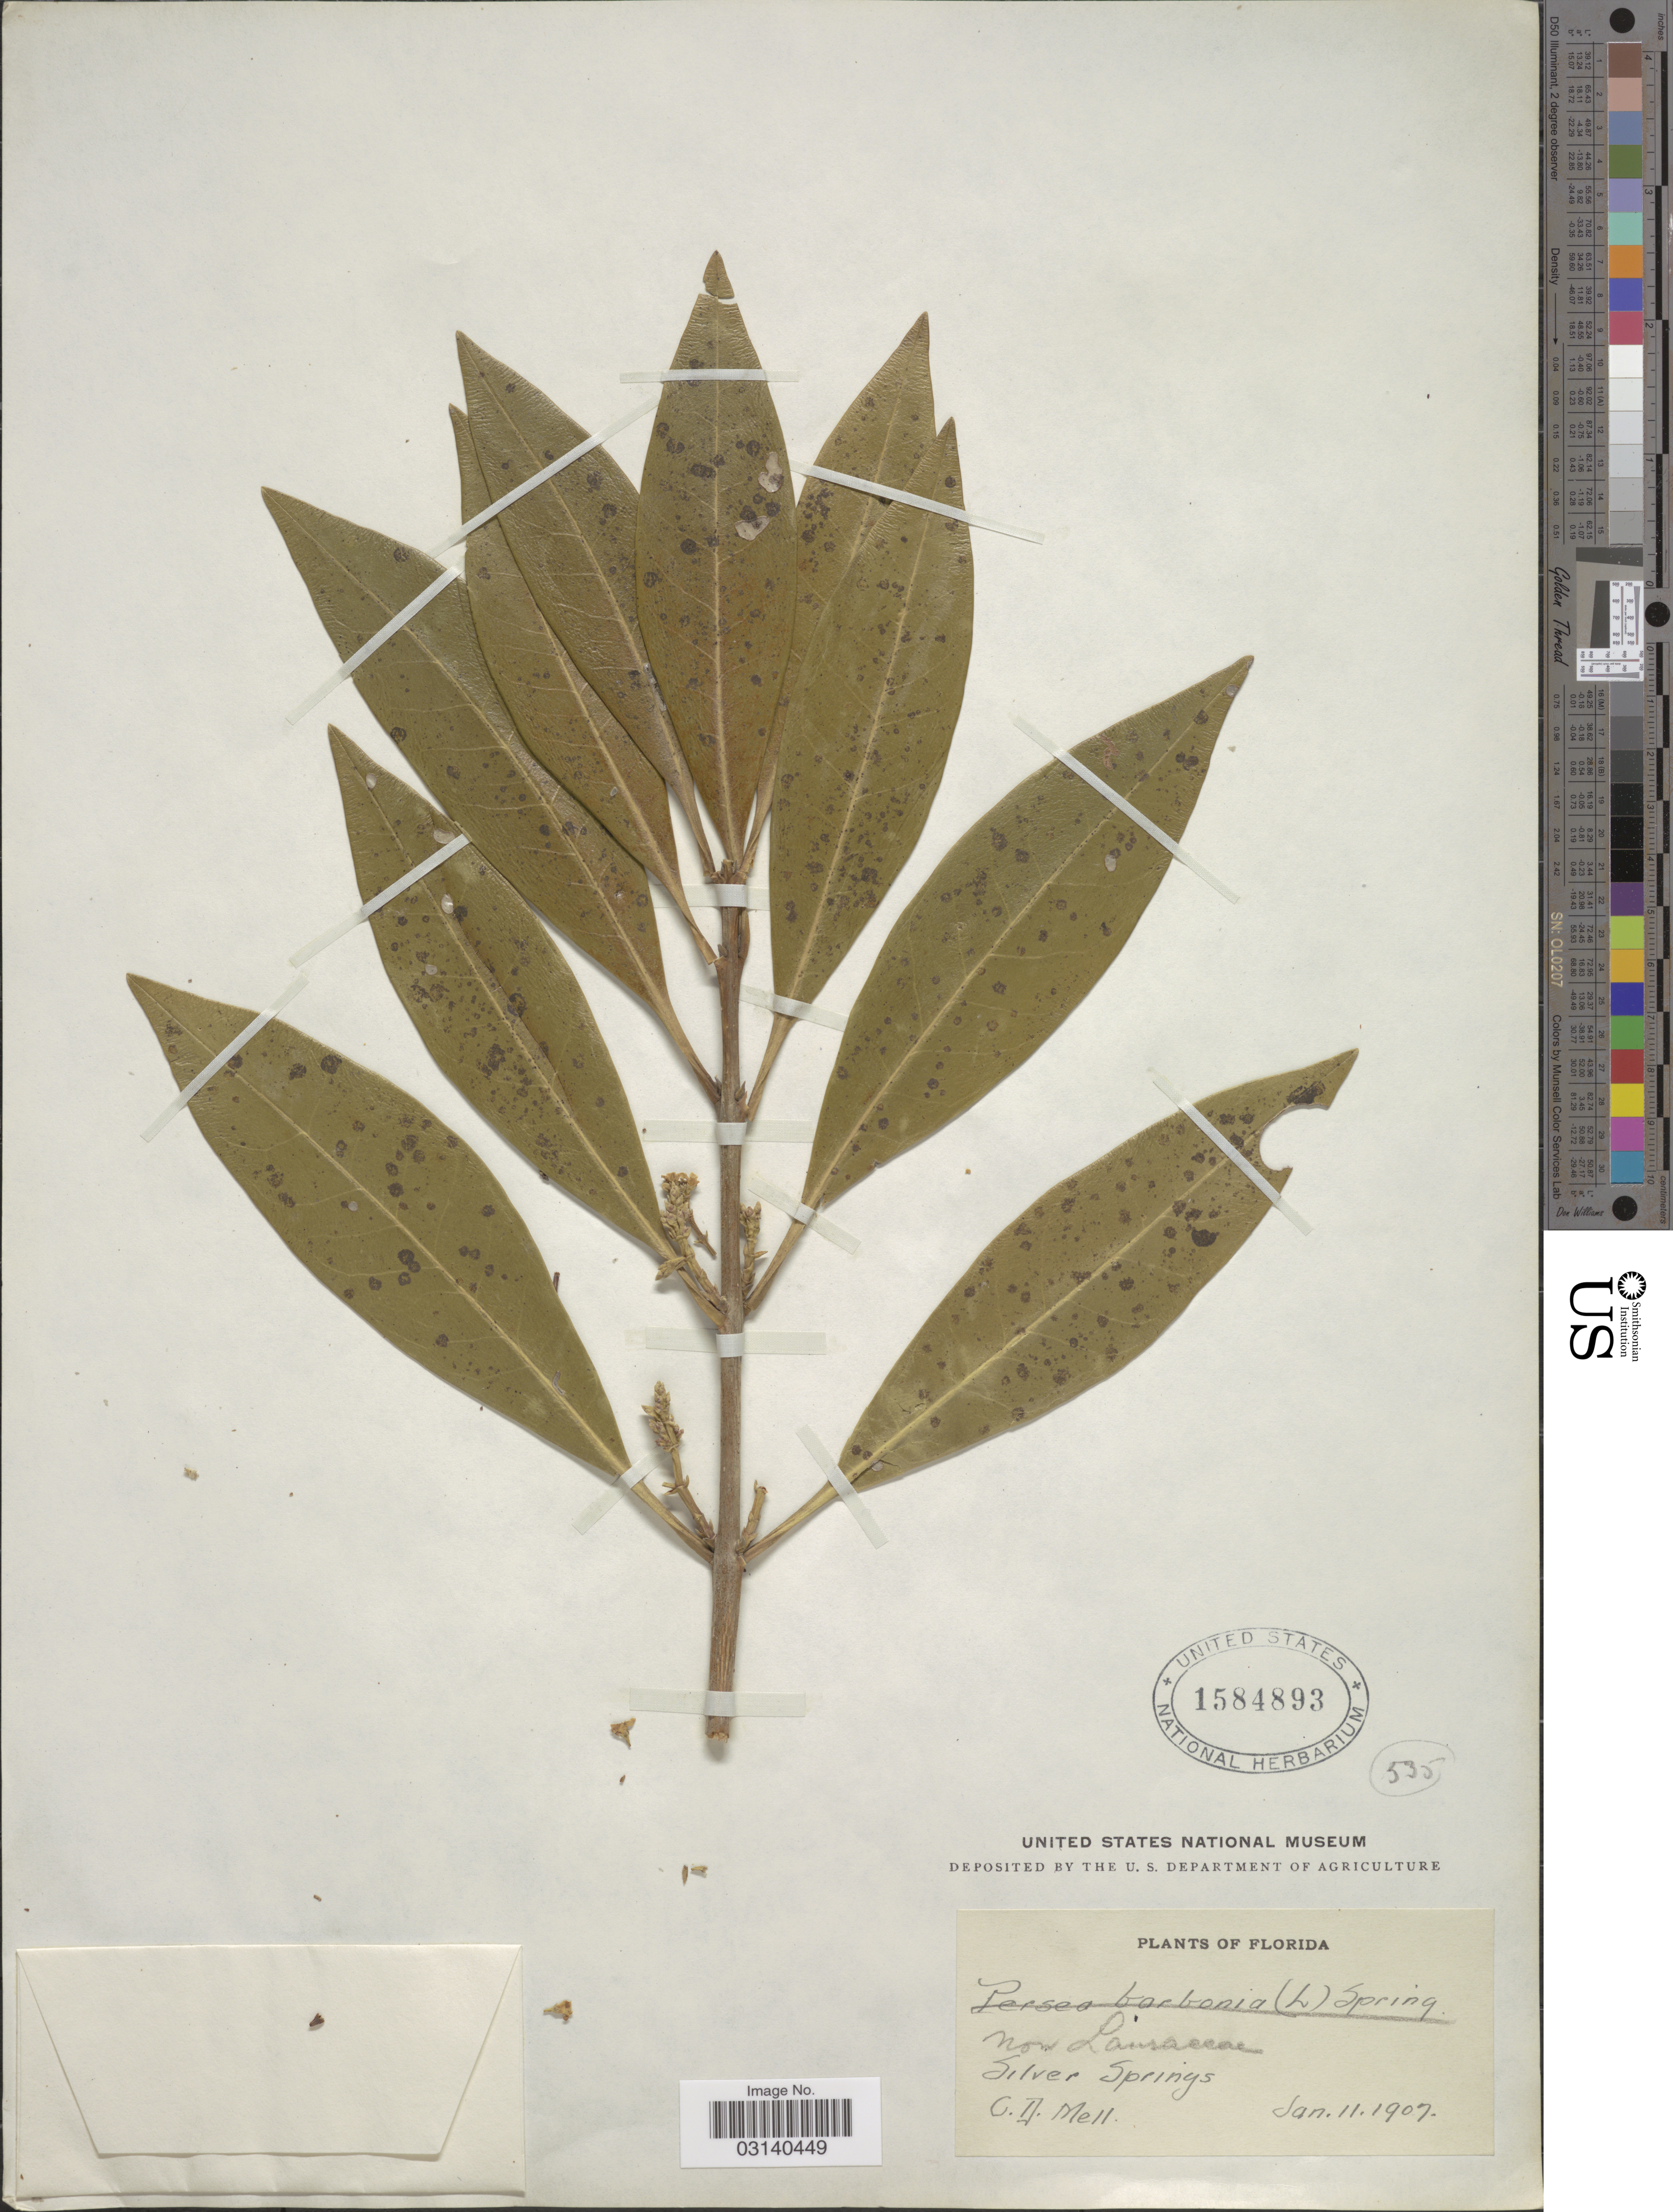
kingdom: Plantae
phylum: Tracheophyta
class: Magnoliopsida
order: Lamiales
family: Oleaceae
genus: Osmanthus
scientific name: Osmanthus americanus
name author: (L.) A. Gray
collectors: C. D. Mell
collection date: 1907-01-11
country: United States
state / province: Florida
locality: Silver Springs.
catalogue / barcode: US 1584893